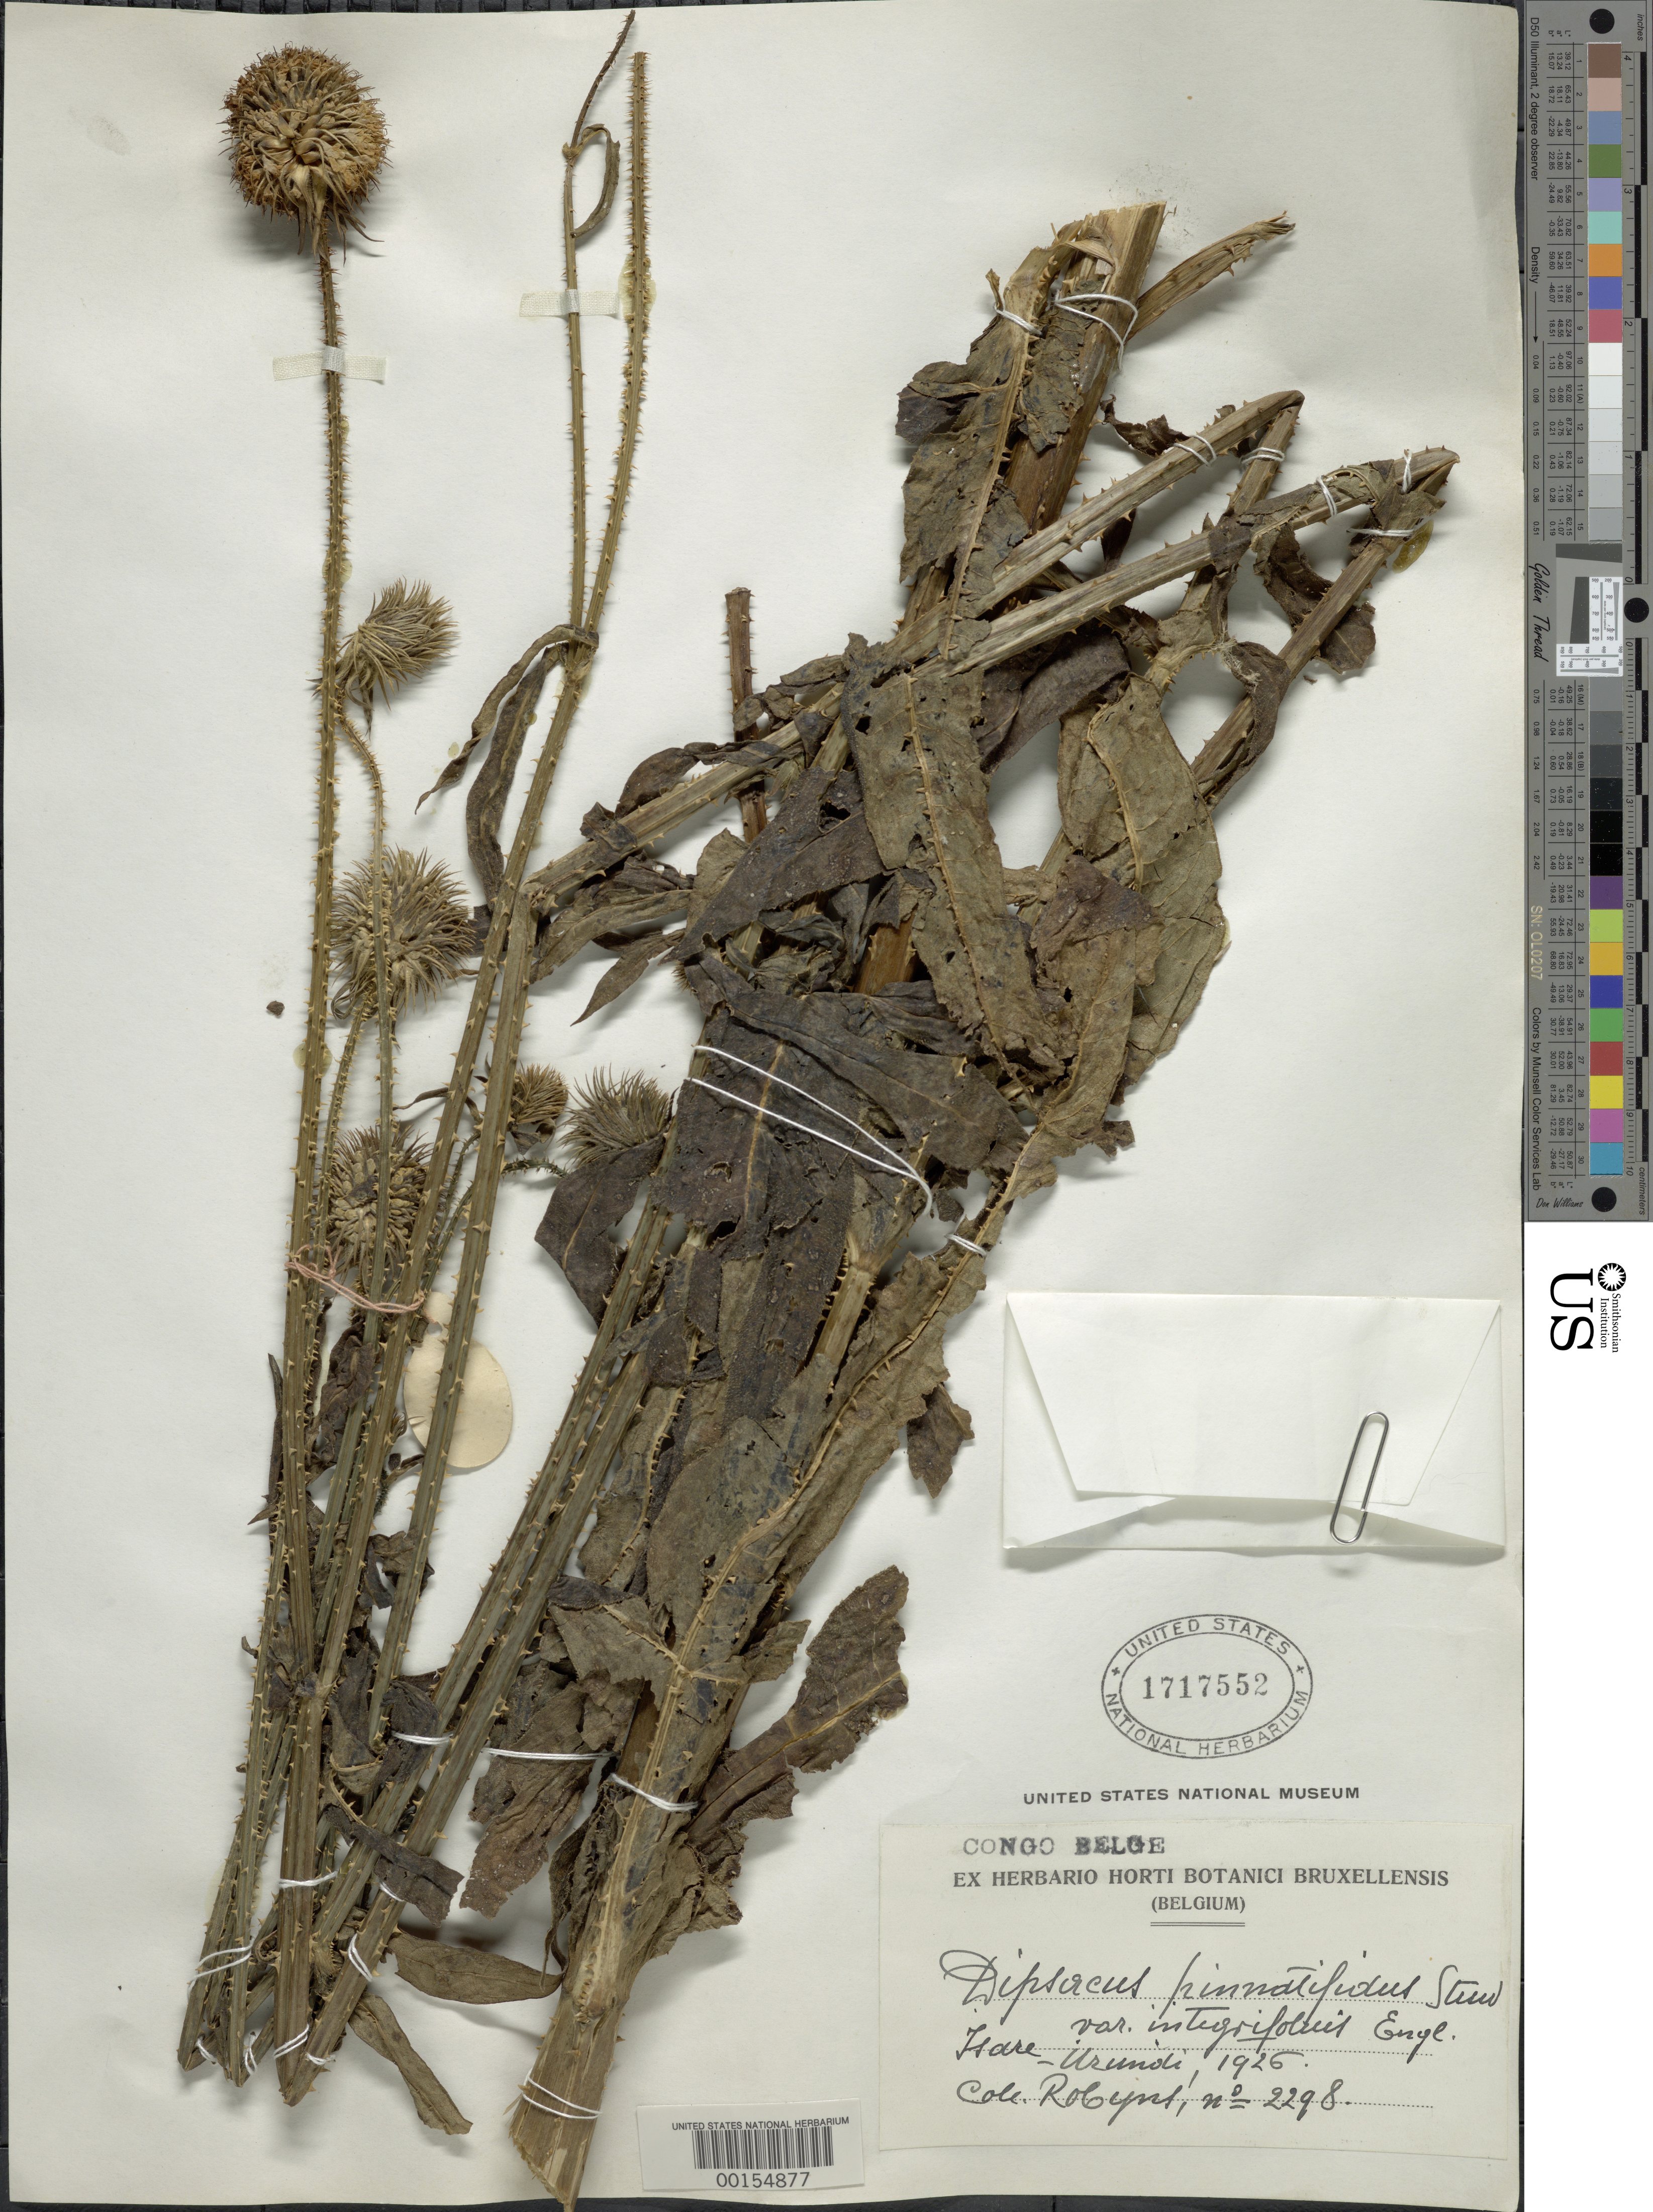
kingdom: Plantae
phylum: Tracheophyta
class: Magnoliopsida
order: Dipsacales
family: Caprifoliaceae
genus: Dipsacus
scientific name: Dipsacus pinnatifidus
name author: A. Rich.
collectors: H. Humbert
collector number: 2298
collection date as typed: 1926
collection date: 1926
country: Burundi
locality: Urundi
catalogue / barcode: US 1717552